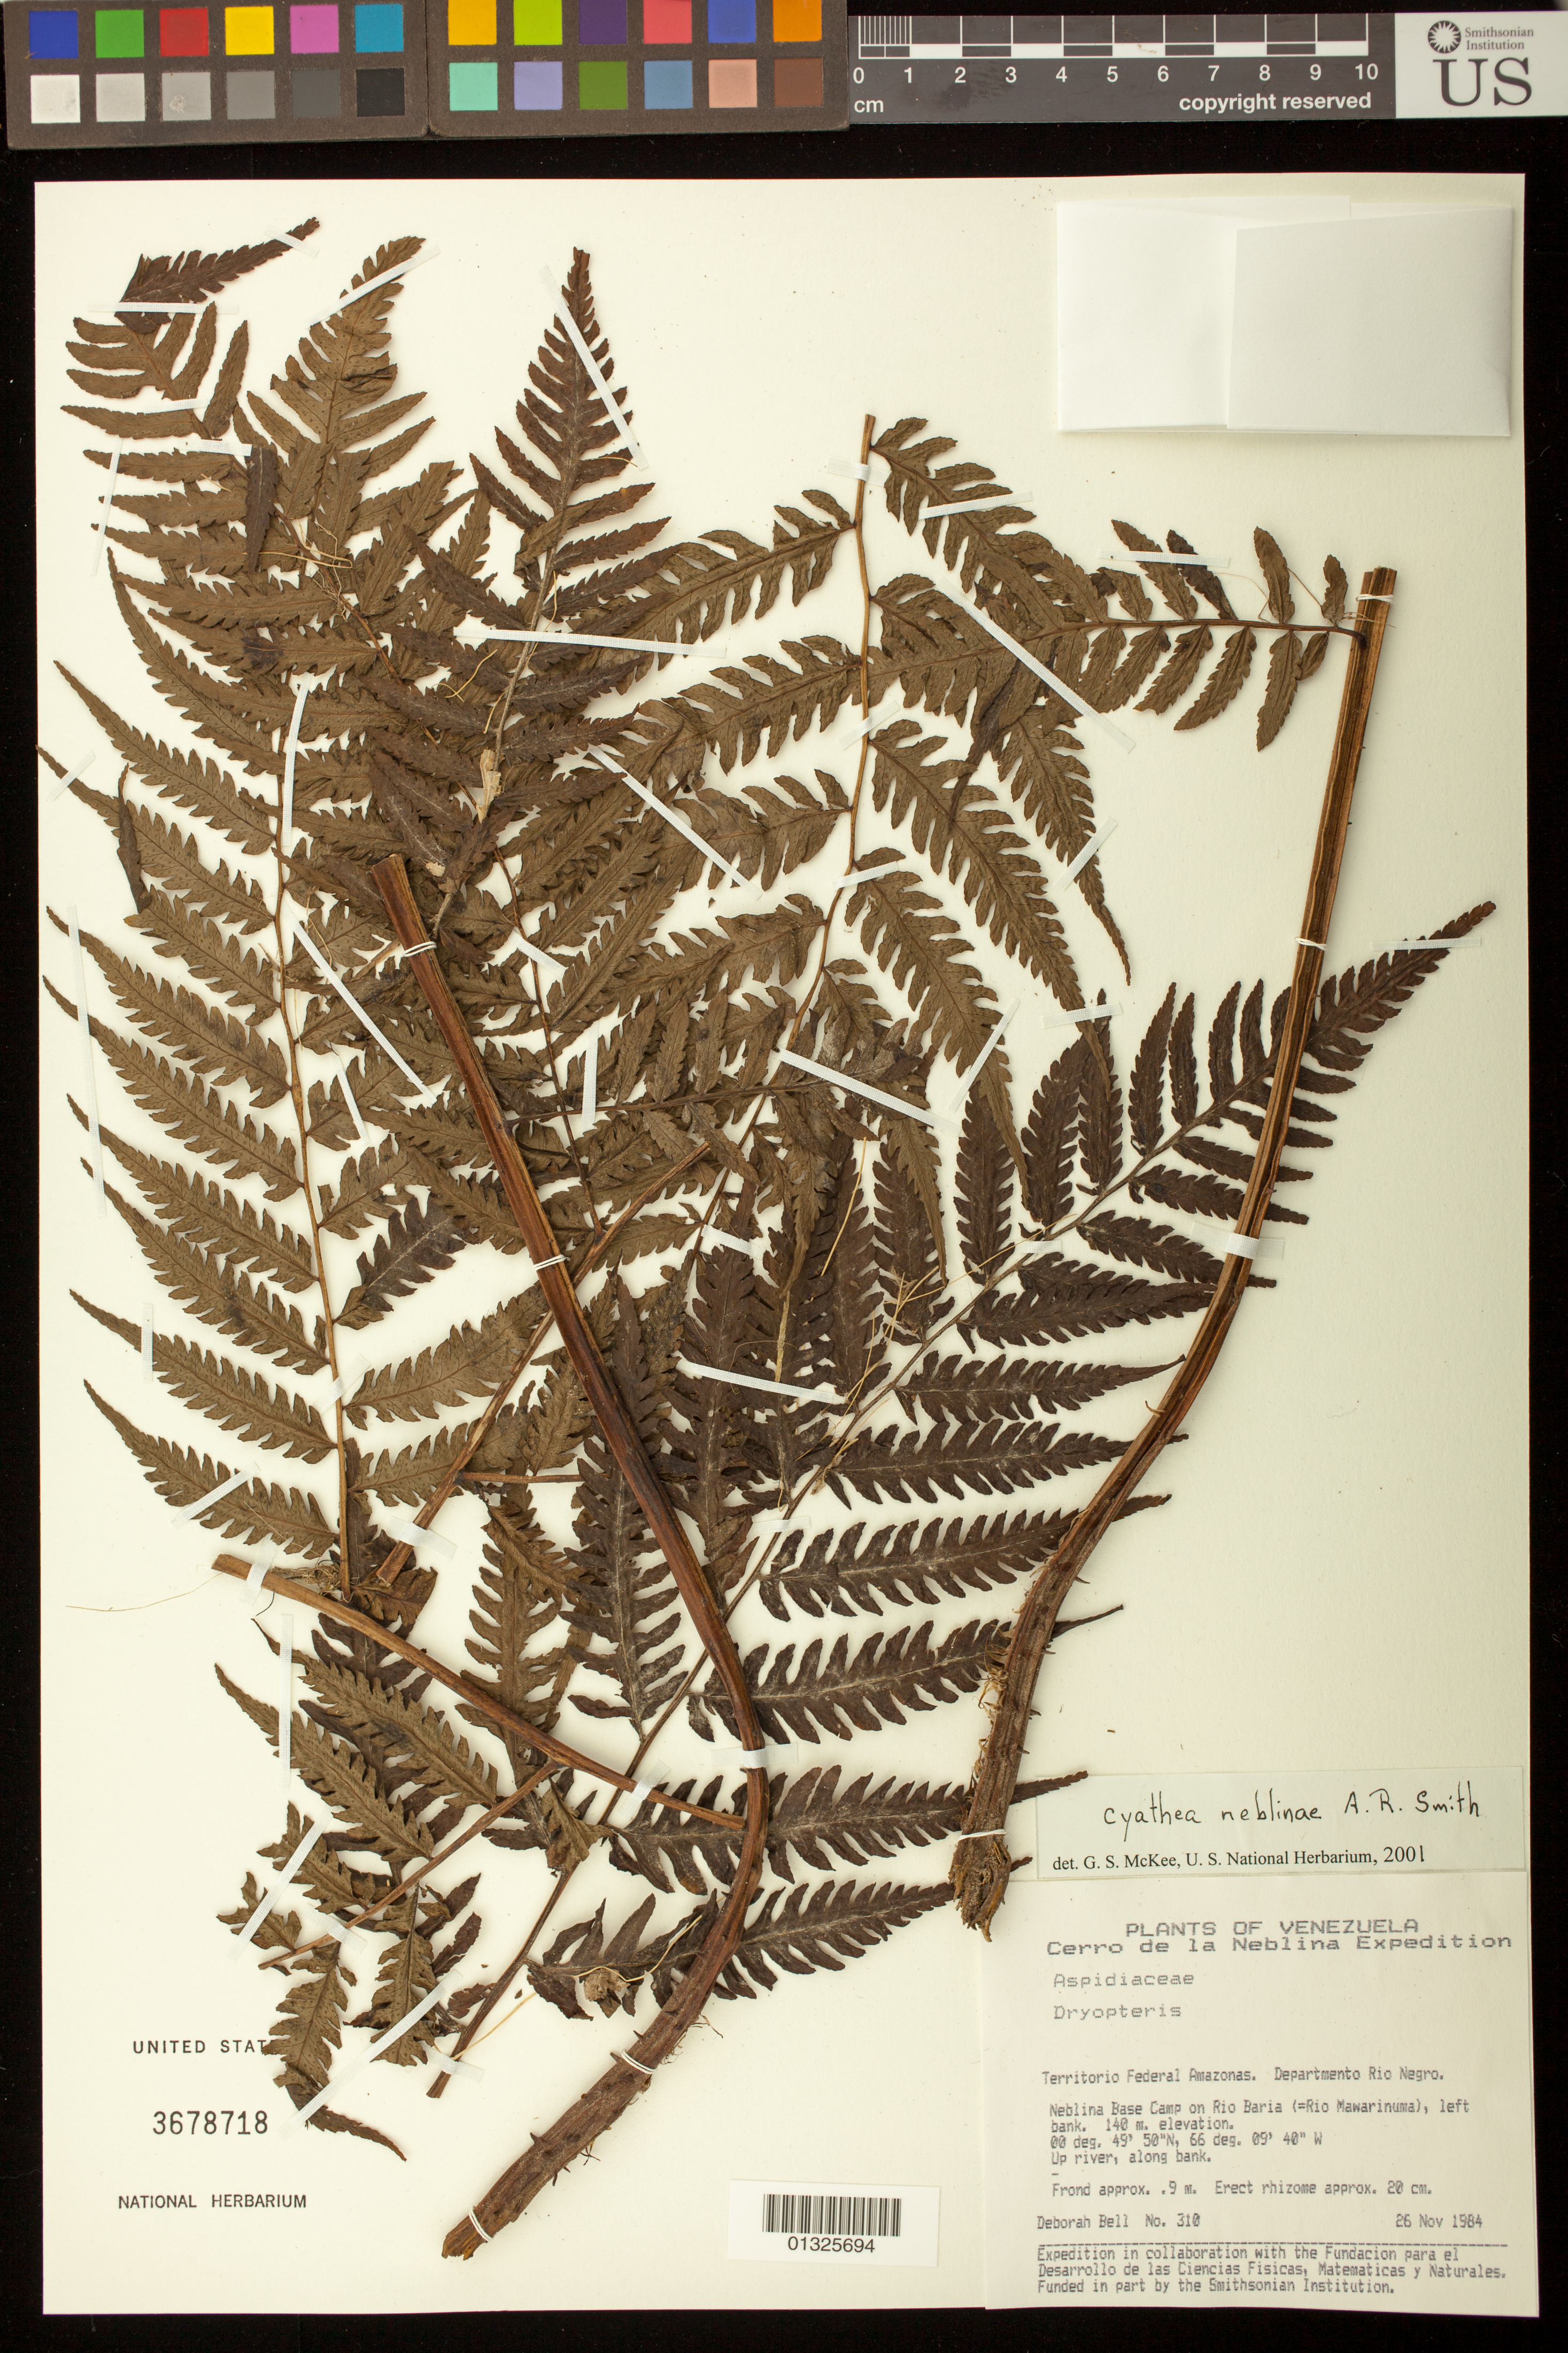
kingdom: Plantae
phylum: Tracheophyta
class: Polypodiopsida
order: Cyatheales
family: Cyatheaceae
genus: Cyathea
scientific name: Cyathea neblinae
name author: A.R. Sm.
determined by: McKee, G., (BOT), Smithsonian Institution - National Museum of Natural History (UNITED STATES)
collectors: D. A. Bell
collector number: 310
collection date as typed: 26 Nov 1984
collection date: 1984-11-26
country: Venezuela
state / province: Amazonas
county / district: Rio Negro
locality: Neblina base camp on Rio Baria (=Rio Mawarinuma) left bank.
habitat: Up river, along bank.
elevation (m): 140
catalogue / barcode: US 3678718